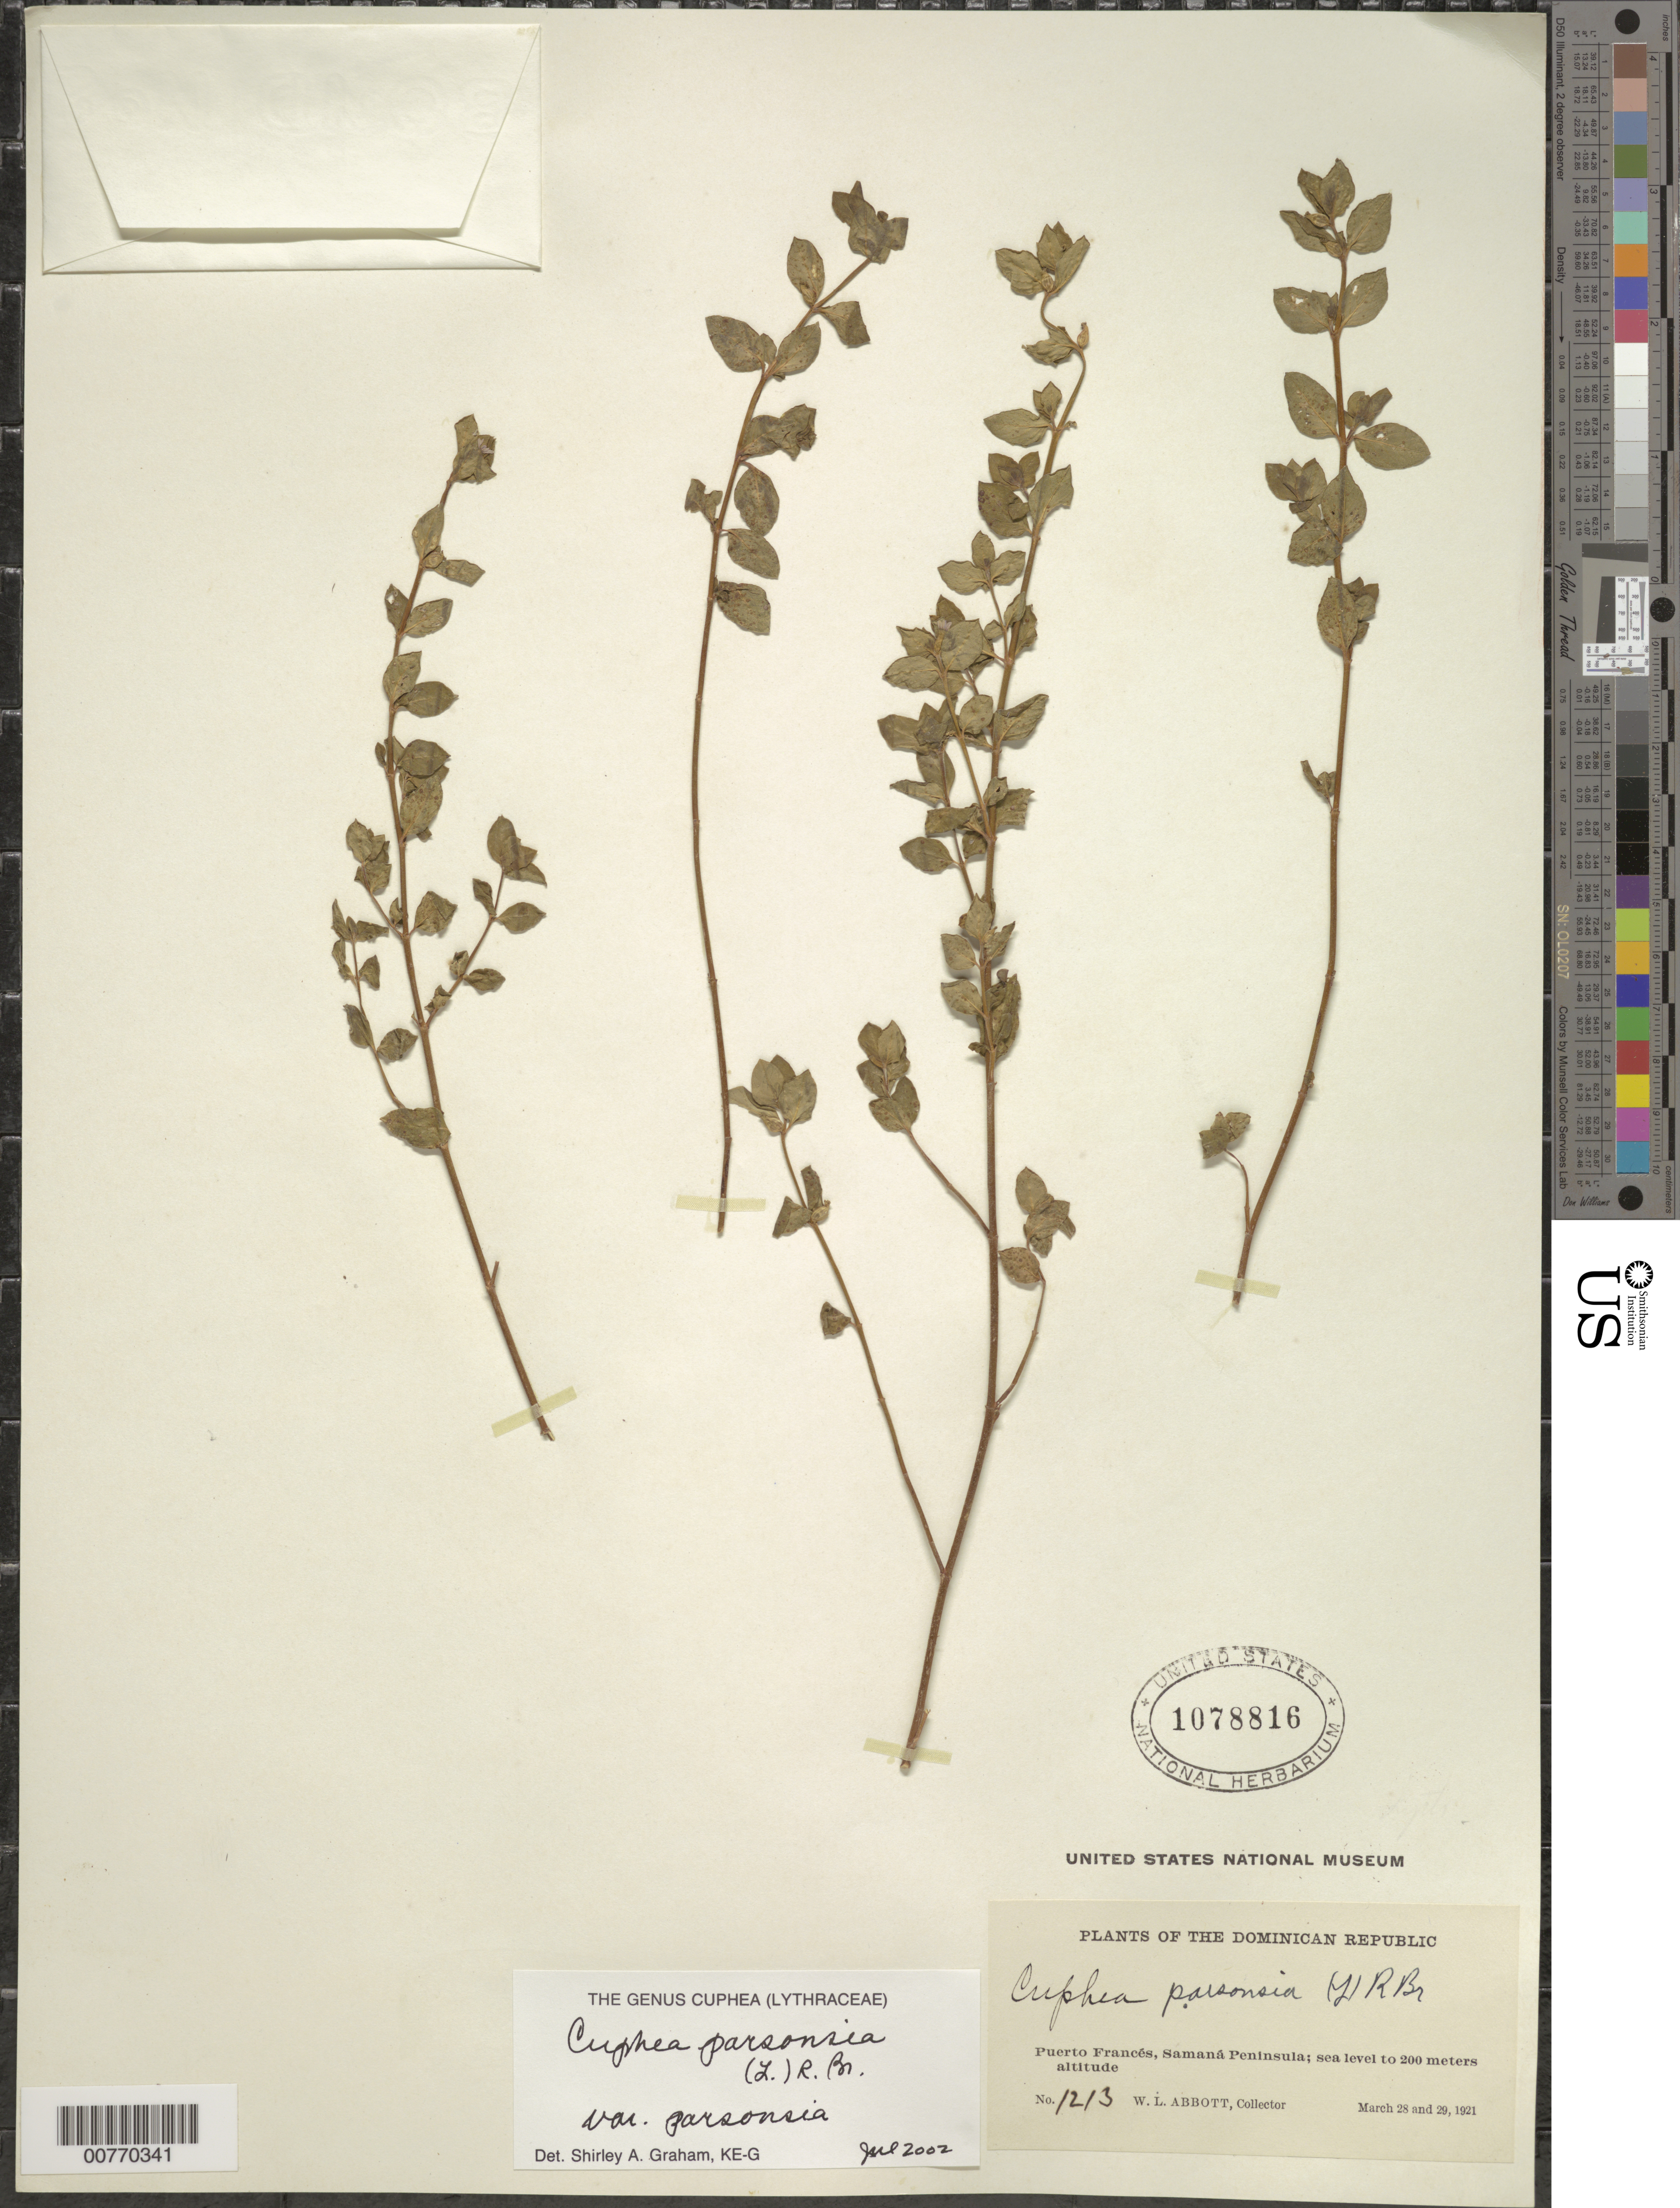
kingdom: Plantae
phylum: Tracheophyta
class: Magnoliopsida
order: Myrtales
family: Lythraceae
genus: Cuphea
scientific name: Cuphea parsonsia var. parsonsia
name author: (L.) R. Br. ex Steud.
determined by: Graham, Shirley Ann Tousch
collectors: W. L. Abbott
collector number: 1213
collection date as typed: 28 Mar 1910 to 29 Mar 1921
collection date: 1910-03-28/1921-03-29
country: Dominican Republic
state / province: Samana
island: Hispaniola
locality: Puerto Francés, Samaná Peninsula.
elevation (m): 0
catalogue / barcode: US 1078816